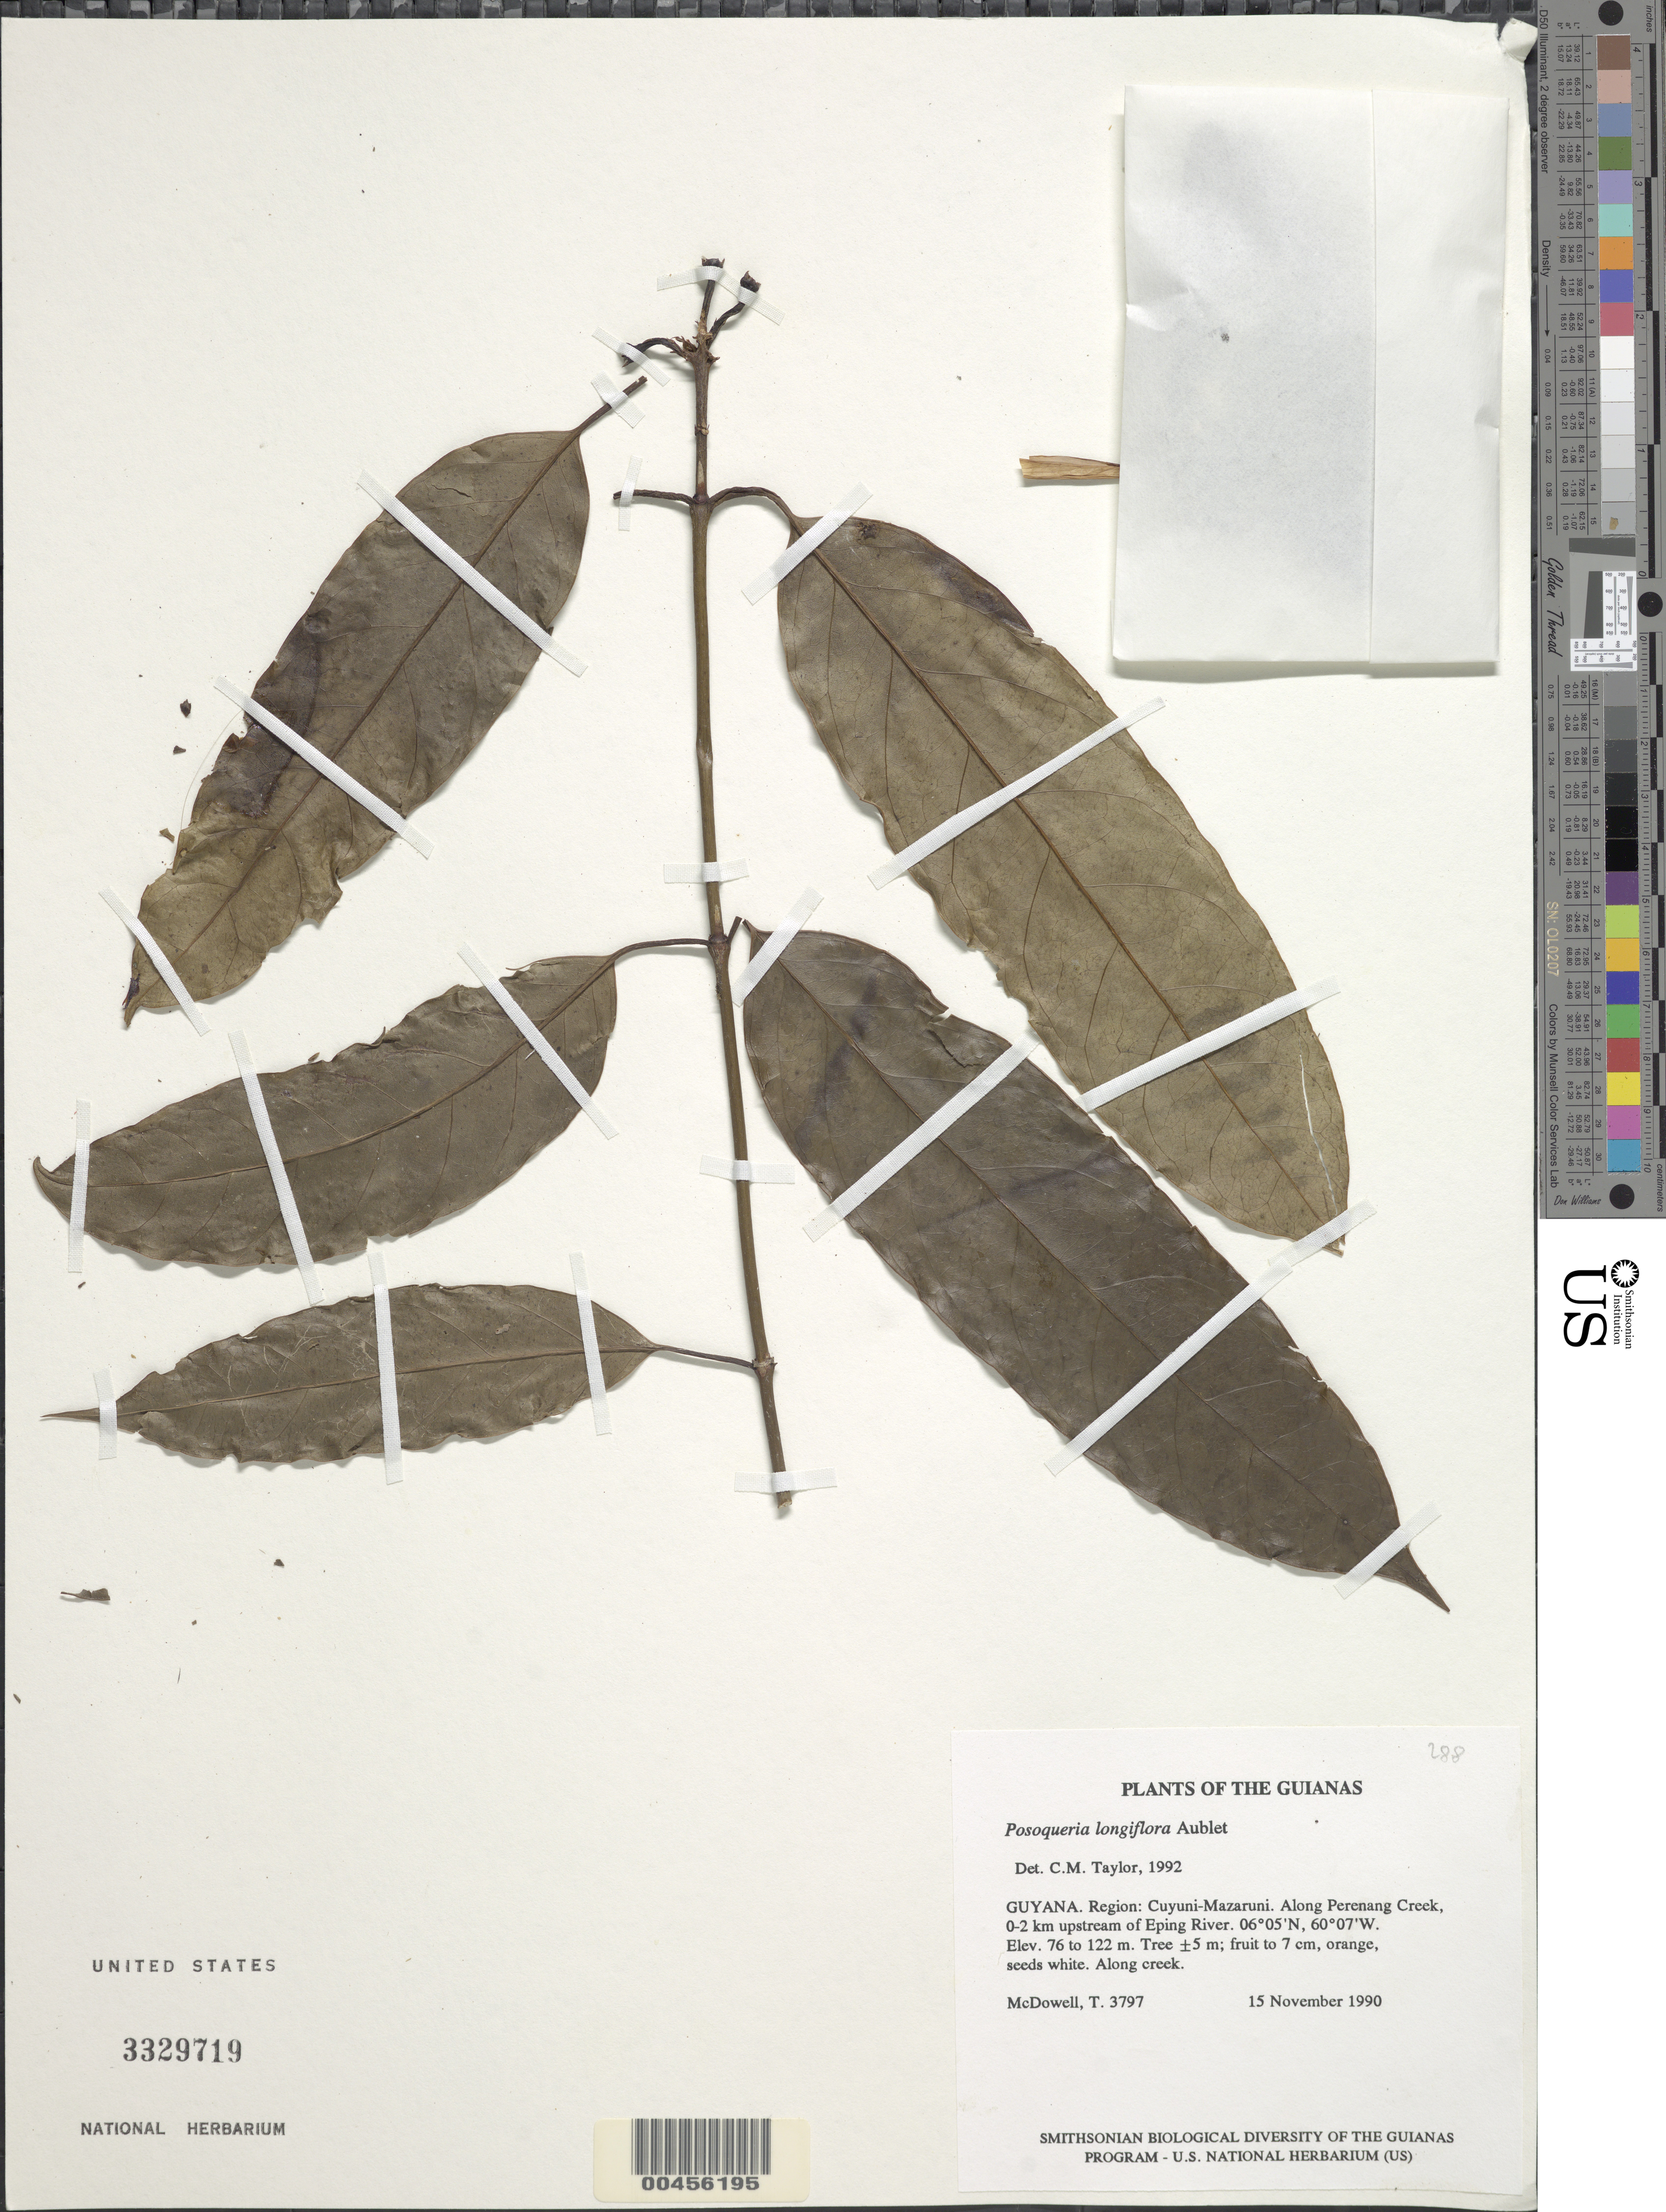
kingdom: Plantae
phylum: Tracheophyta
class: Magnoliopsida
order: Gentianales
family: Rubiaceae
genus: Posoqueria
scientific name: Posoqueria longiflora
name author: Aubl.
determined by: Taylor, Charlotte M.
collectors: T. McDowell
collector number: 3797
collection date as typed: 15 November 1990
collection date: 1990-11-15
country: Guyana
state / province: Cuyuni-Mazaruni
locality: Along Perenang Creek, 0-2 km upstream of Eping River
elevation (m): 76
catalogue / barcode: US 3329719